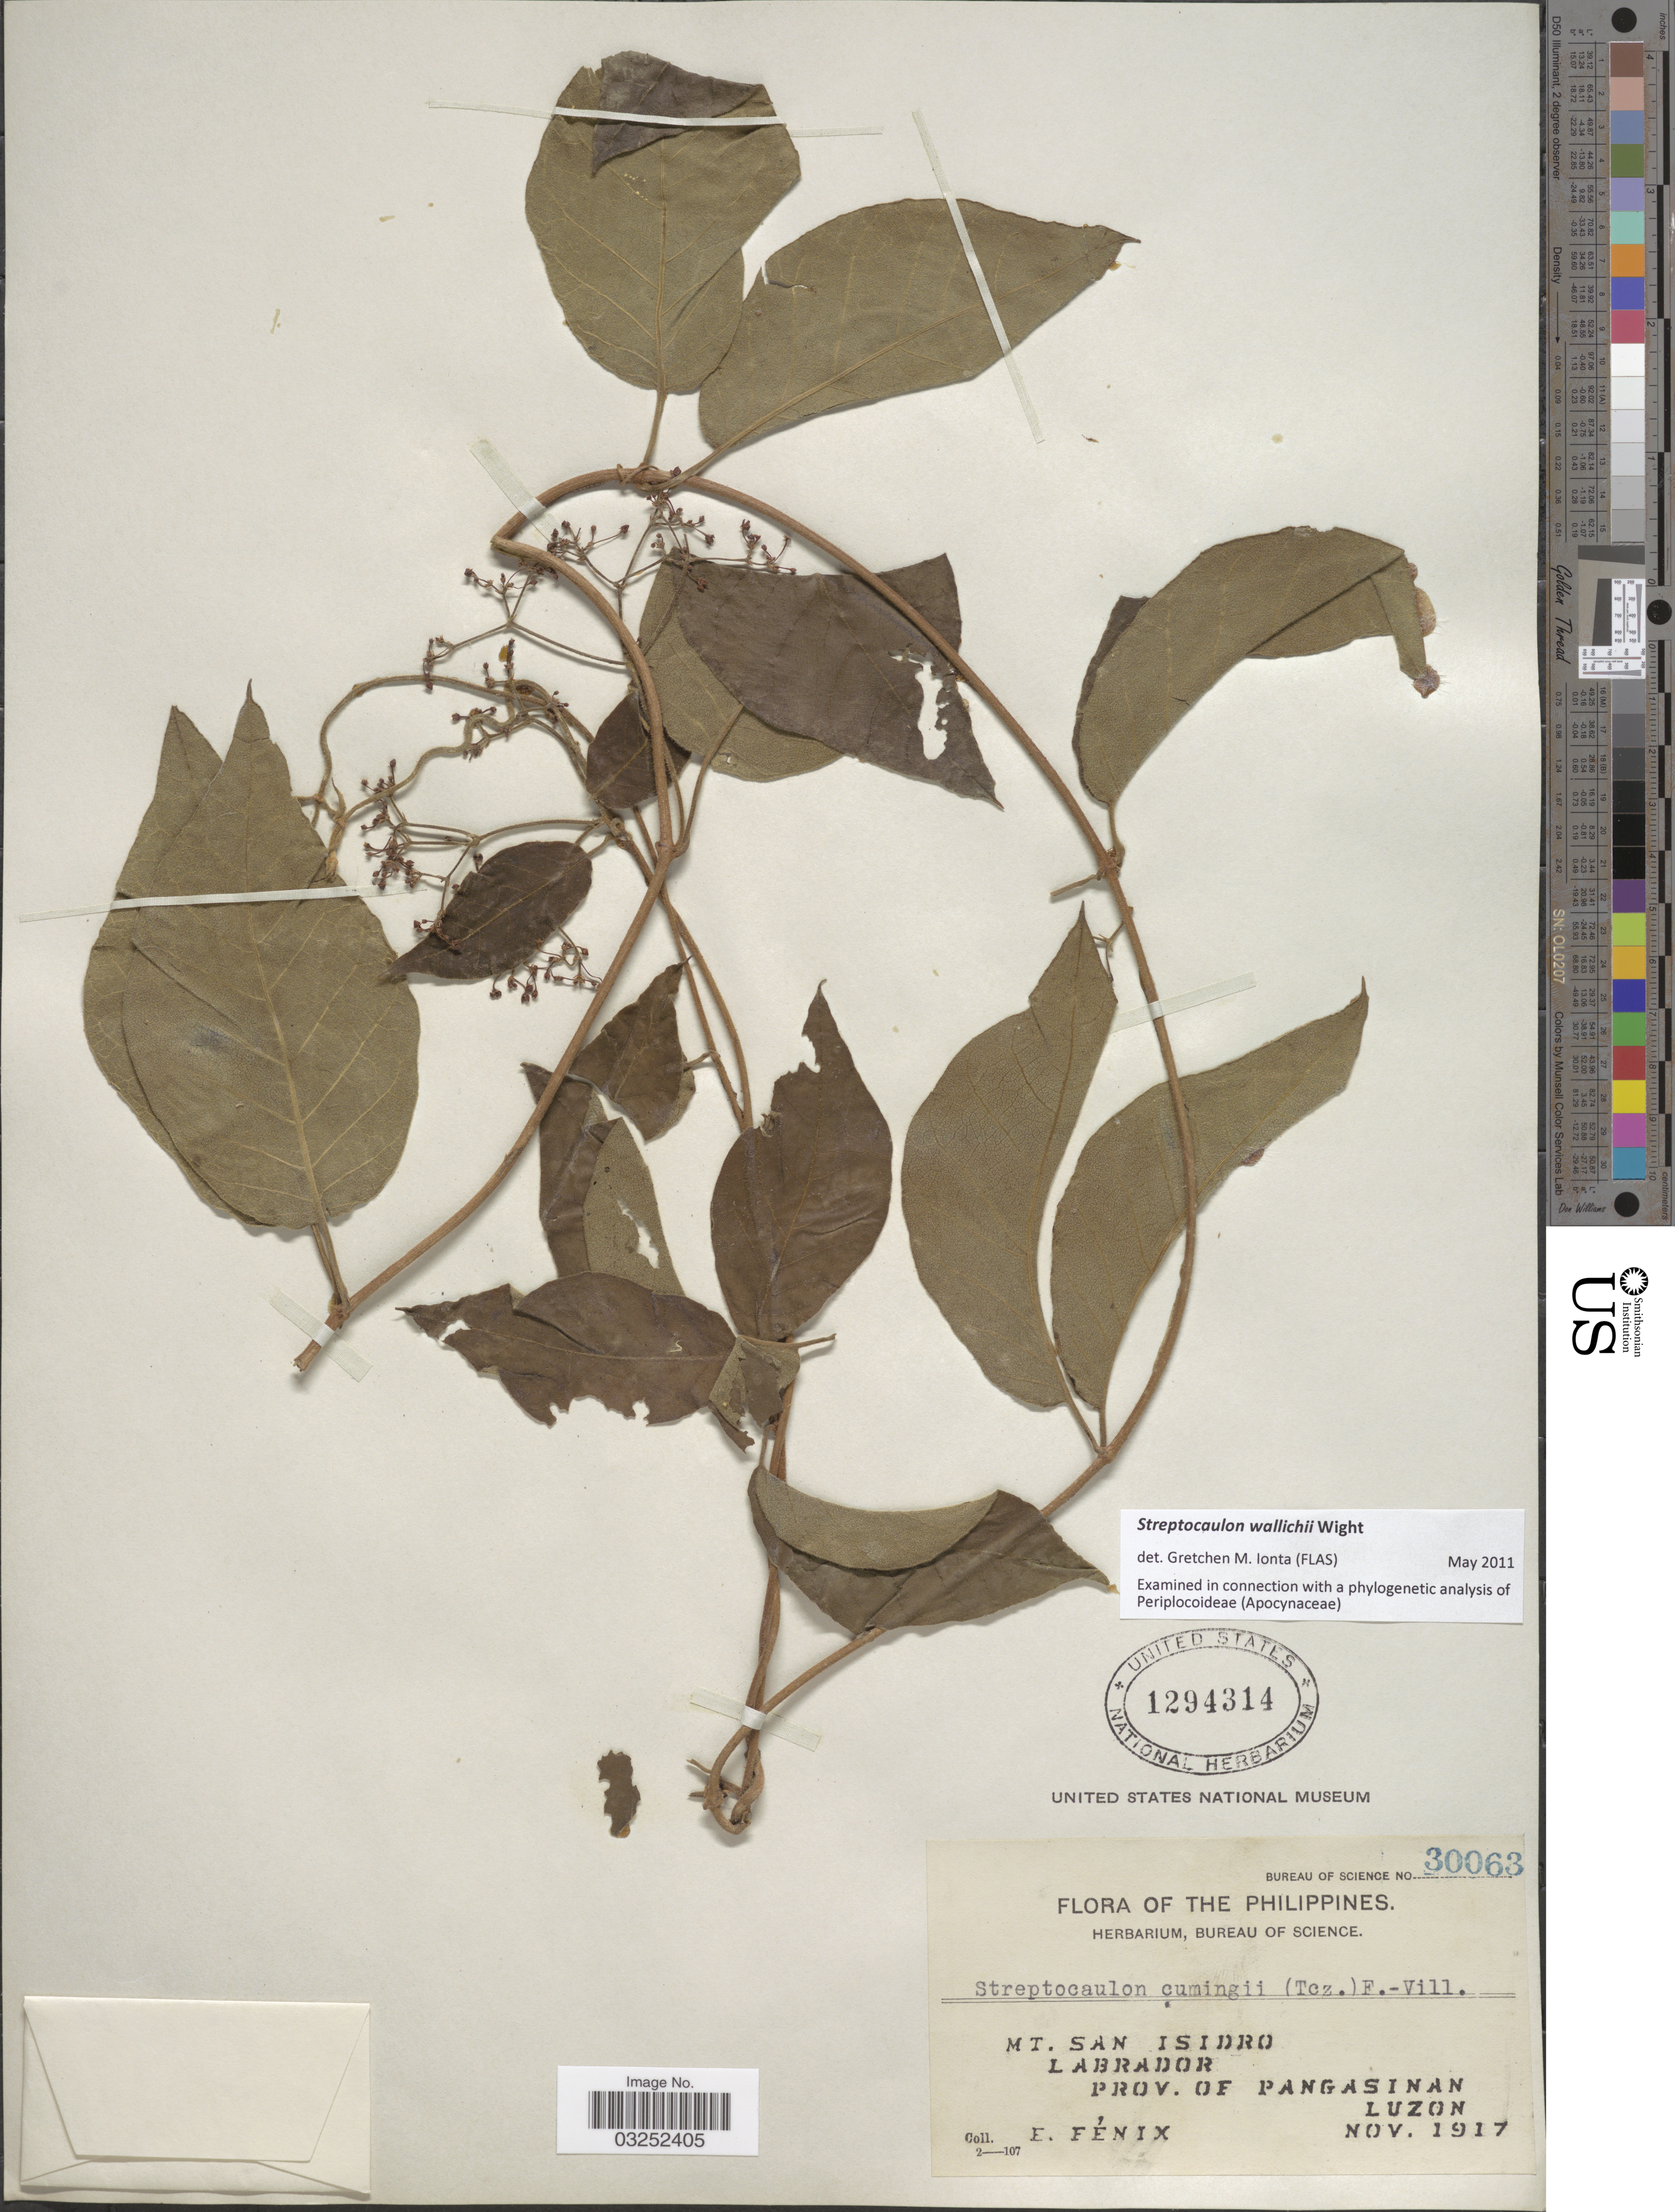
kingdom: Plantae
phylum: Tracheophyta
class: Magnoliopsida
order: Gentianales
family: Apocynaceae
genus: Streptocaulon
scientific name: Streptocaulon wallichii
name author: Wight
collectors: E. Fénix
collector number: Bureau of Science 30063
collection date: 1917-11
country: Philippines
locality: Mt. San Isidro, Labrador. Prov. of Pangasinan. Luzon.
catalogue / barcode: US 1294314